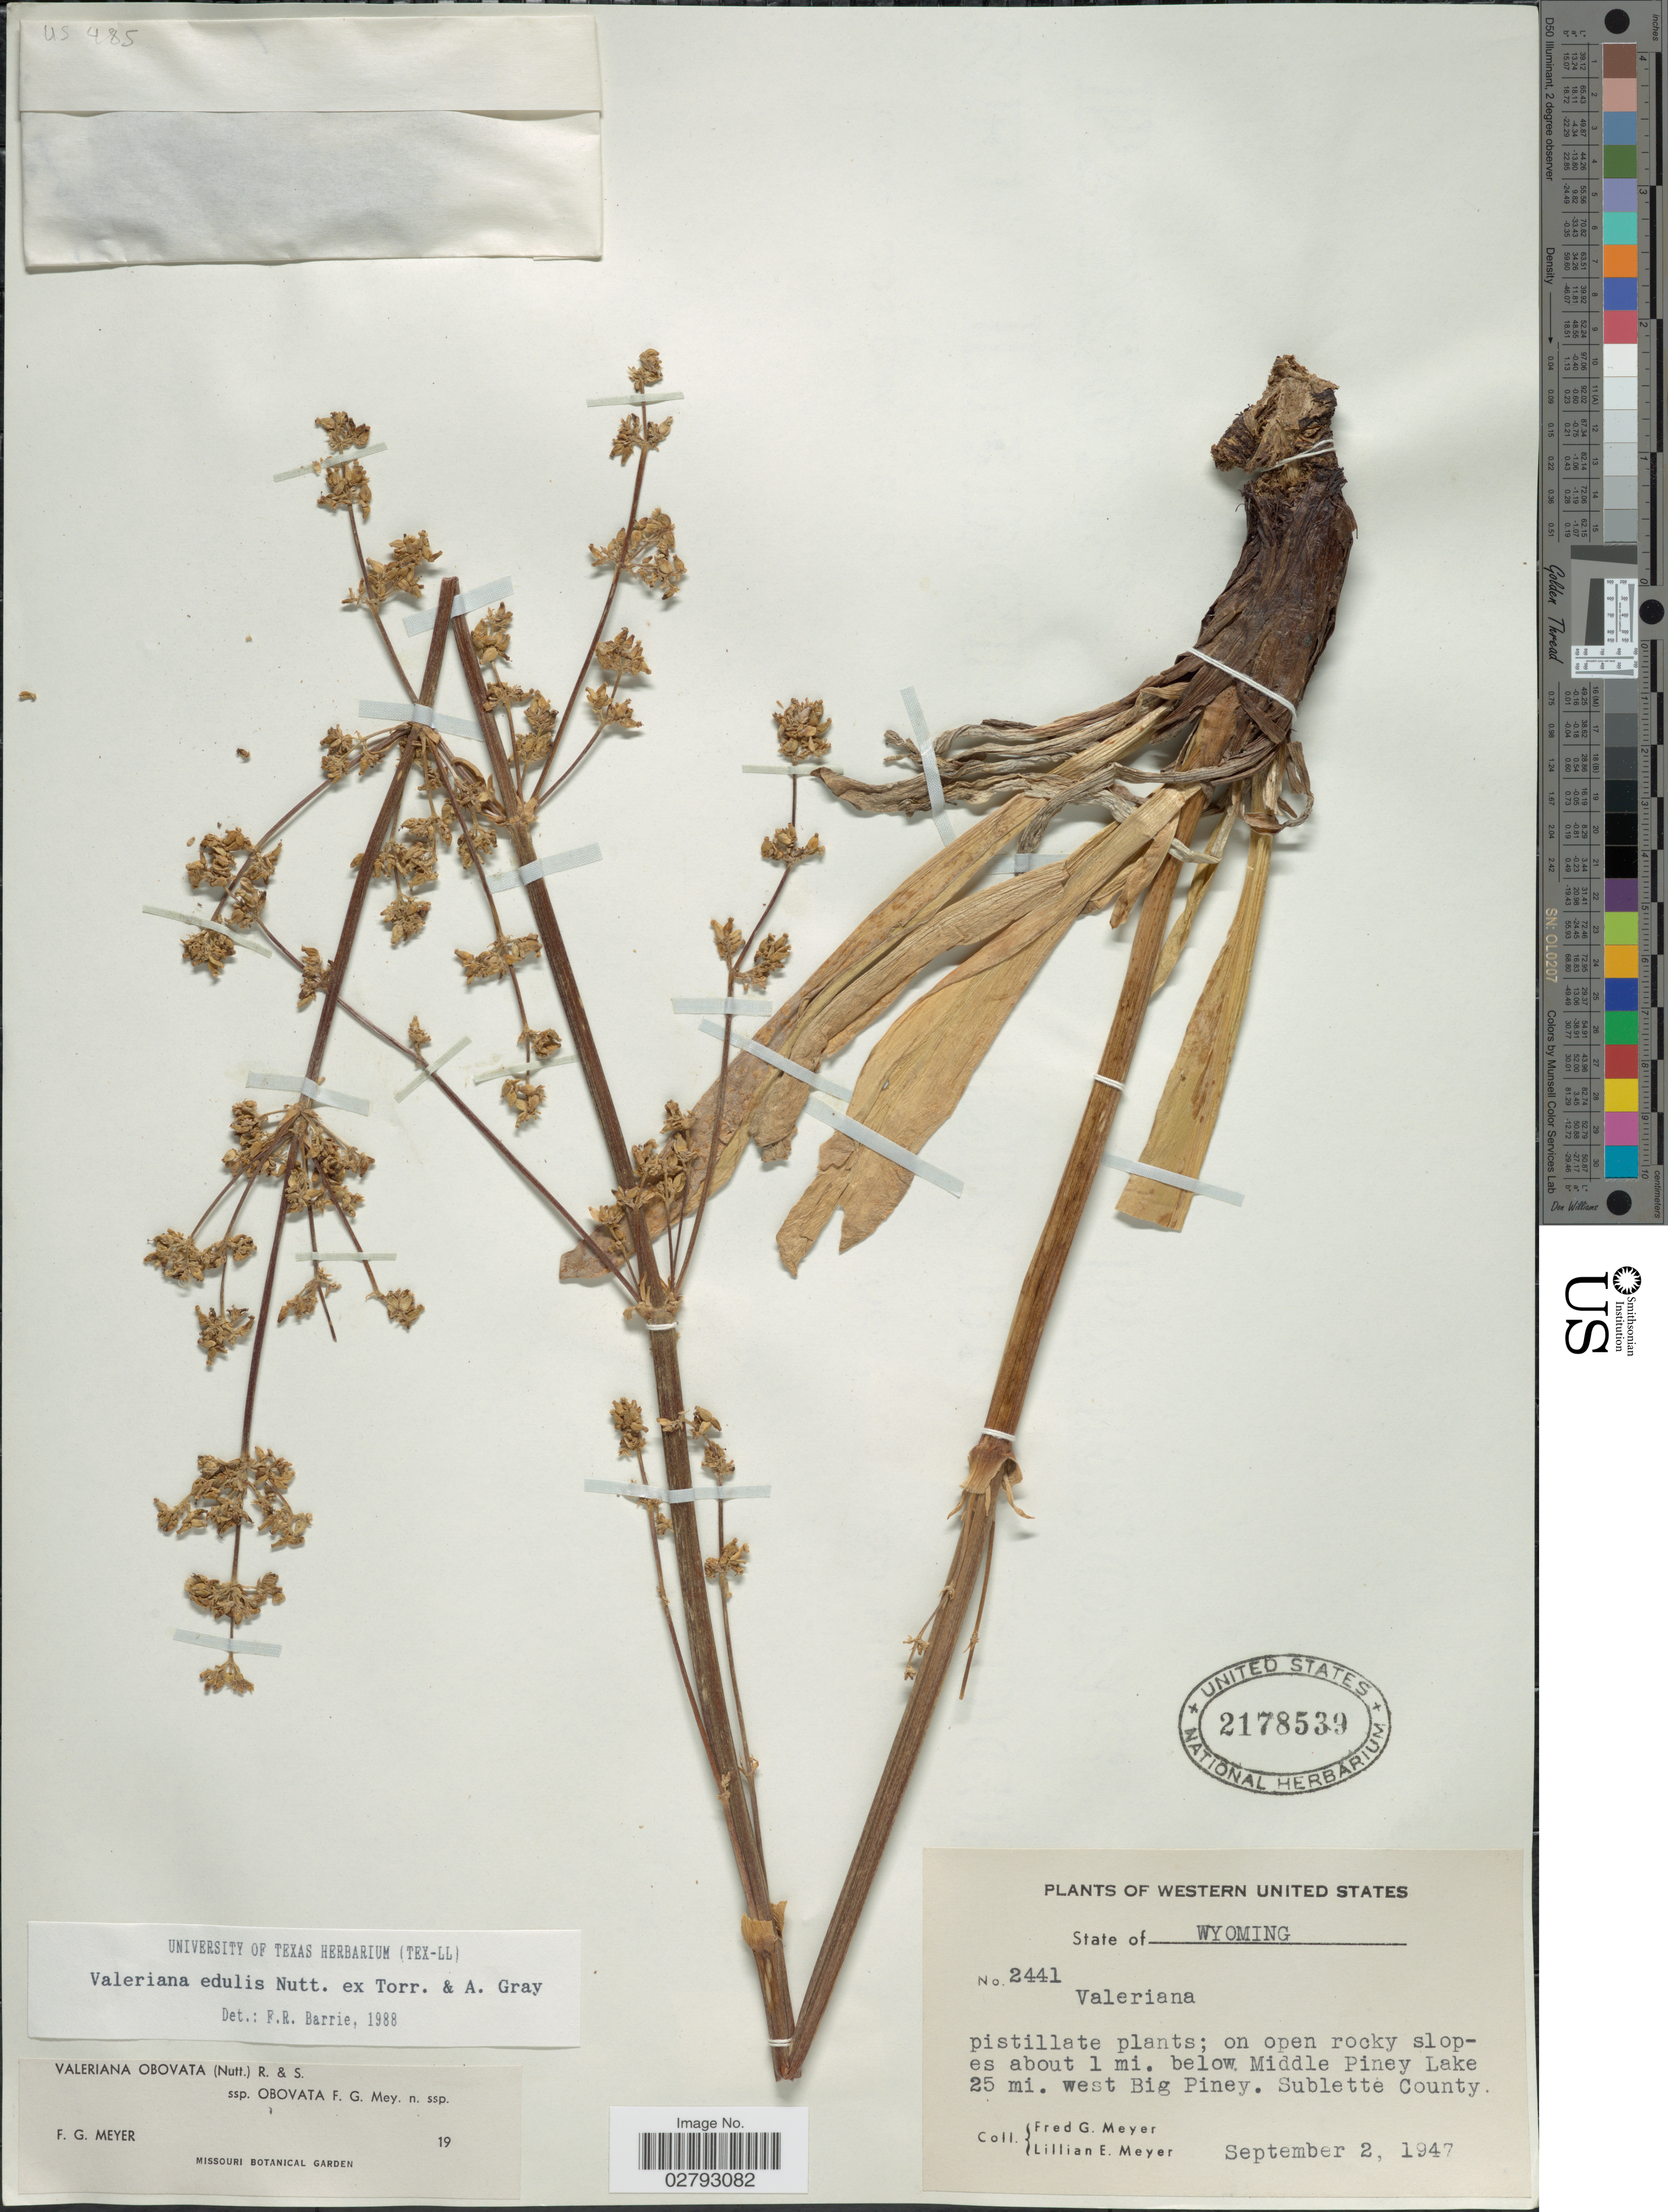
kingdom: Plantae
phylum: Tracheophyta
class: Magnoliopsida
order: Dipsacales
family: Caprifoliaceae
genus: Valeriana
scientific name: Valeriana edulis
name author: Nutt.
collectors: F. G. Meyer & L. Meyer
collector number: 2441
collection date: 1947-09-02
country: United States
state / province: Wyoming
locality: Western United States, on open rocky slopes about 1 mi. below Middle Piney Lake 25 mi. west Big Piney. Sublette County.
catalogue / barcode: US 2178539